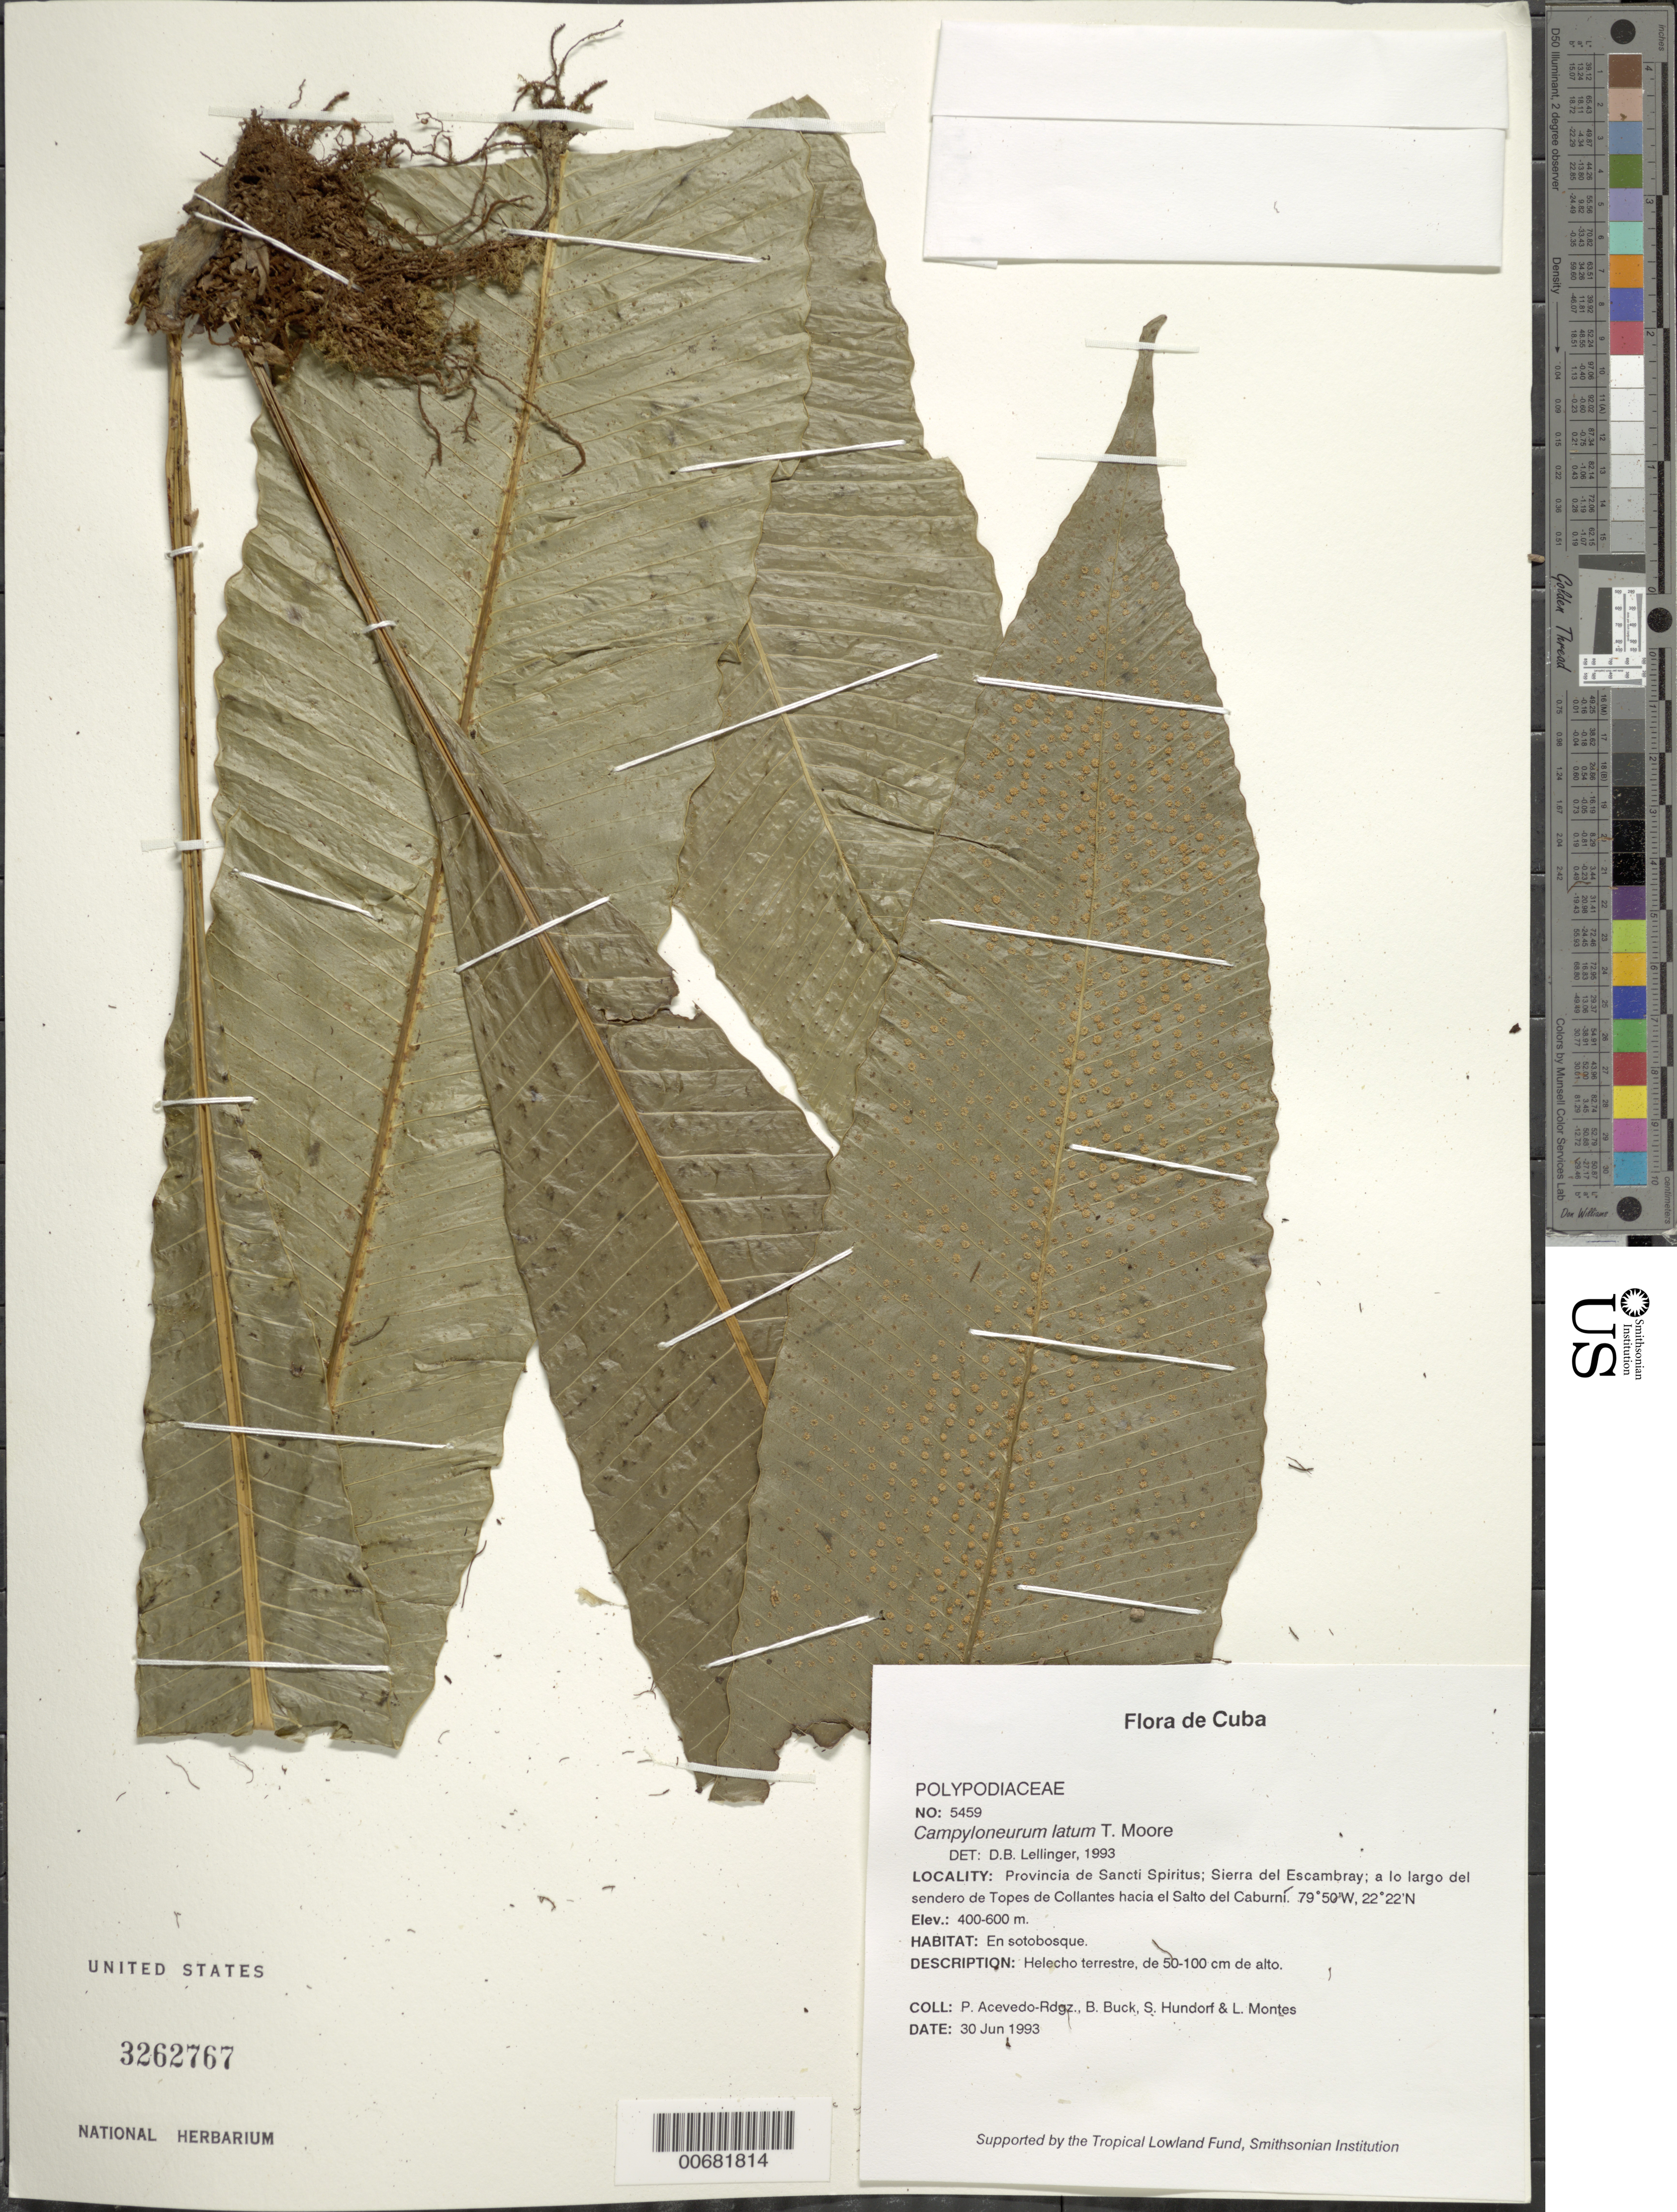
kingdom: Plantae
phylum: Tracheophyta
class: Polypodiopsida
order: Polypodiales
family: Polypodiaceae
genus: Campyloneurum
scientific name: Campyloneurum latum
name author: T. Moore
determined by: Lellinger, David B., (BOT), Smithsonian Institution - National Museum of Natural History (UNITED STATES)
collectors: P. Acevedo-Rodr., B. Buck, S. Hundorf & L. Montes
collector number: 5459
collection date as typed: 30 Jun 1993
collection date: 1993-06-30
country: Cuba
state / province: Sancti Spiritus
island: Cuba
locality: Sierra del Escambray; a lo largo del sendero de Topes de Collantes hacia el Salto del Caburni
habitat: En sotobosque.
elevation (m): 400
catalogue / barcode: US 3262767